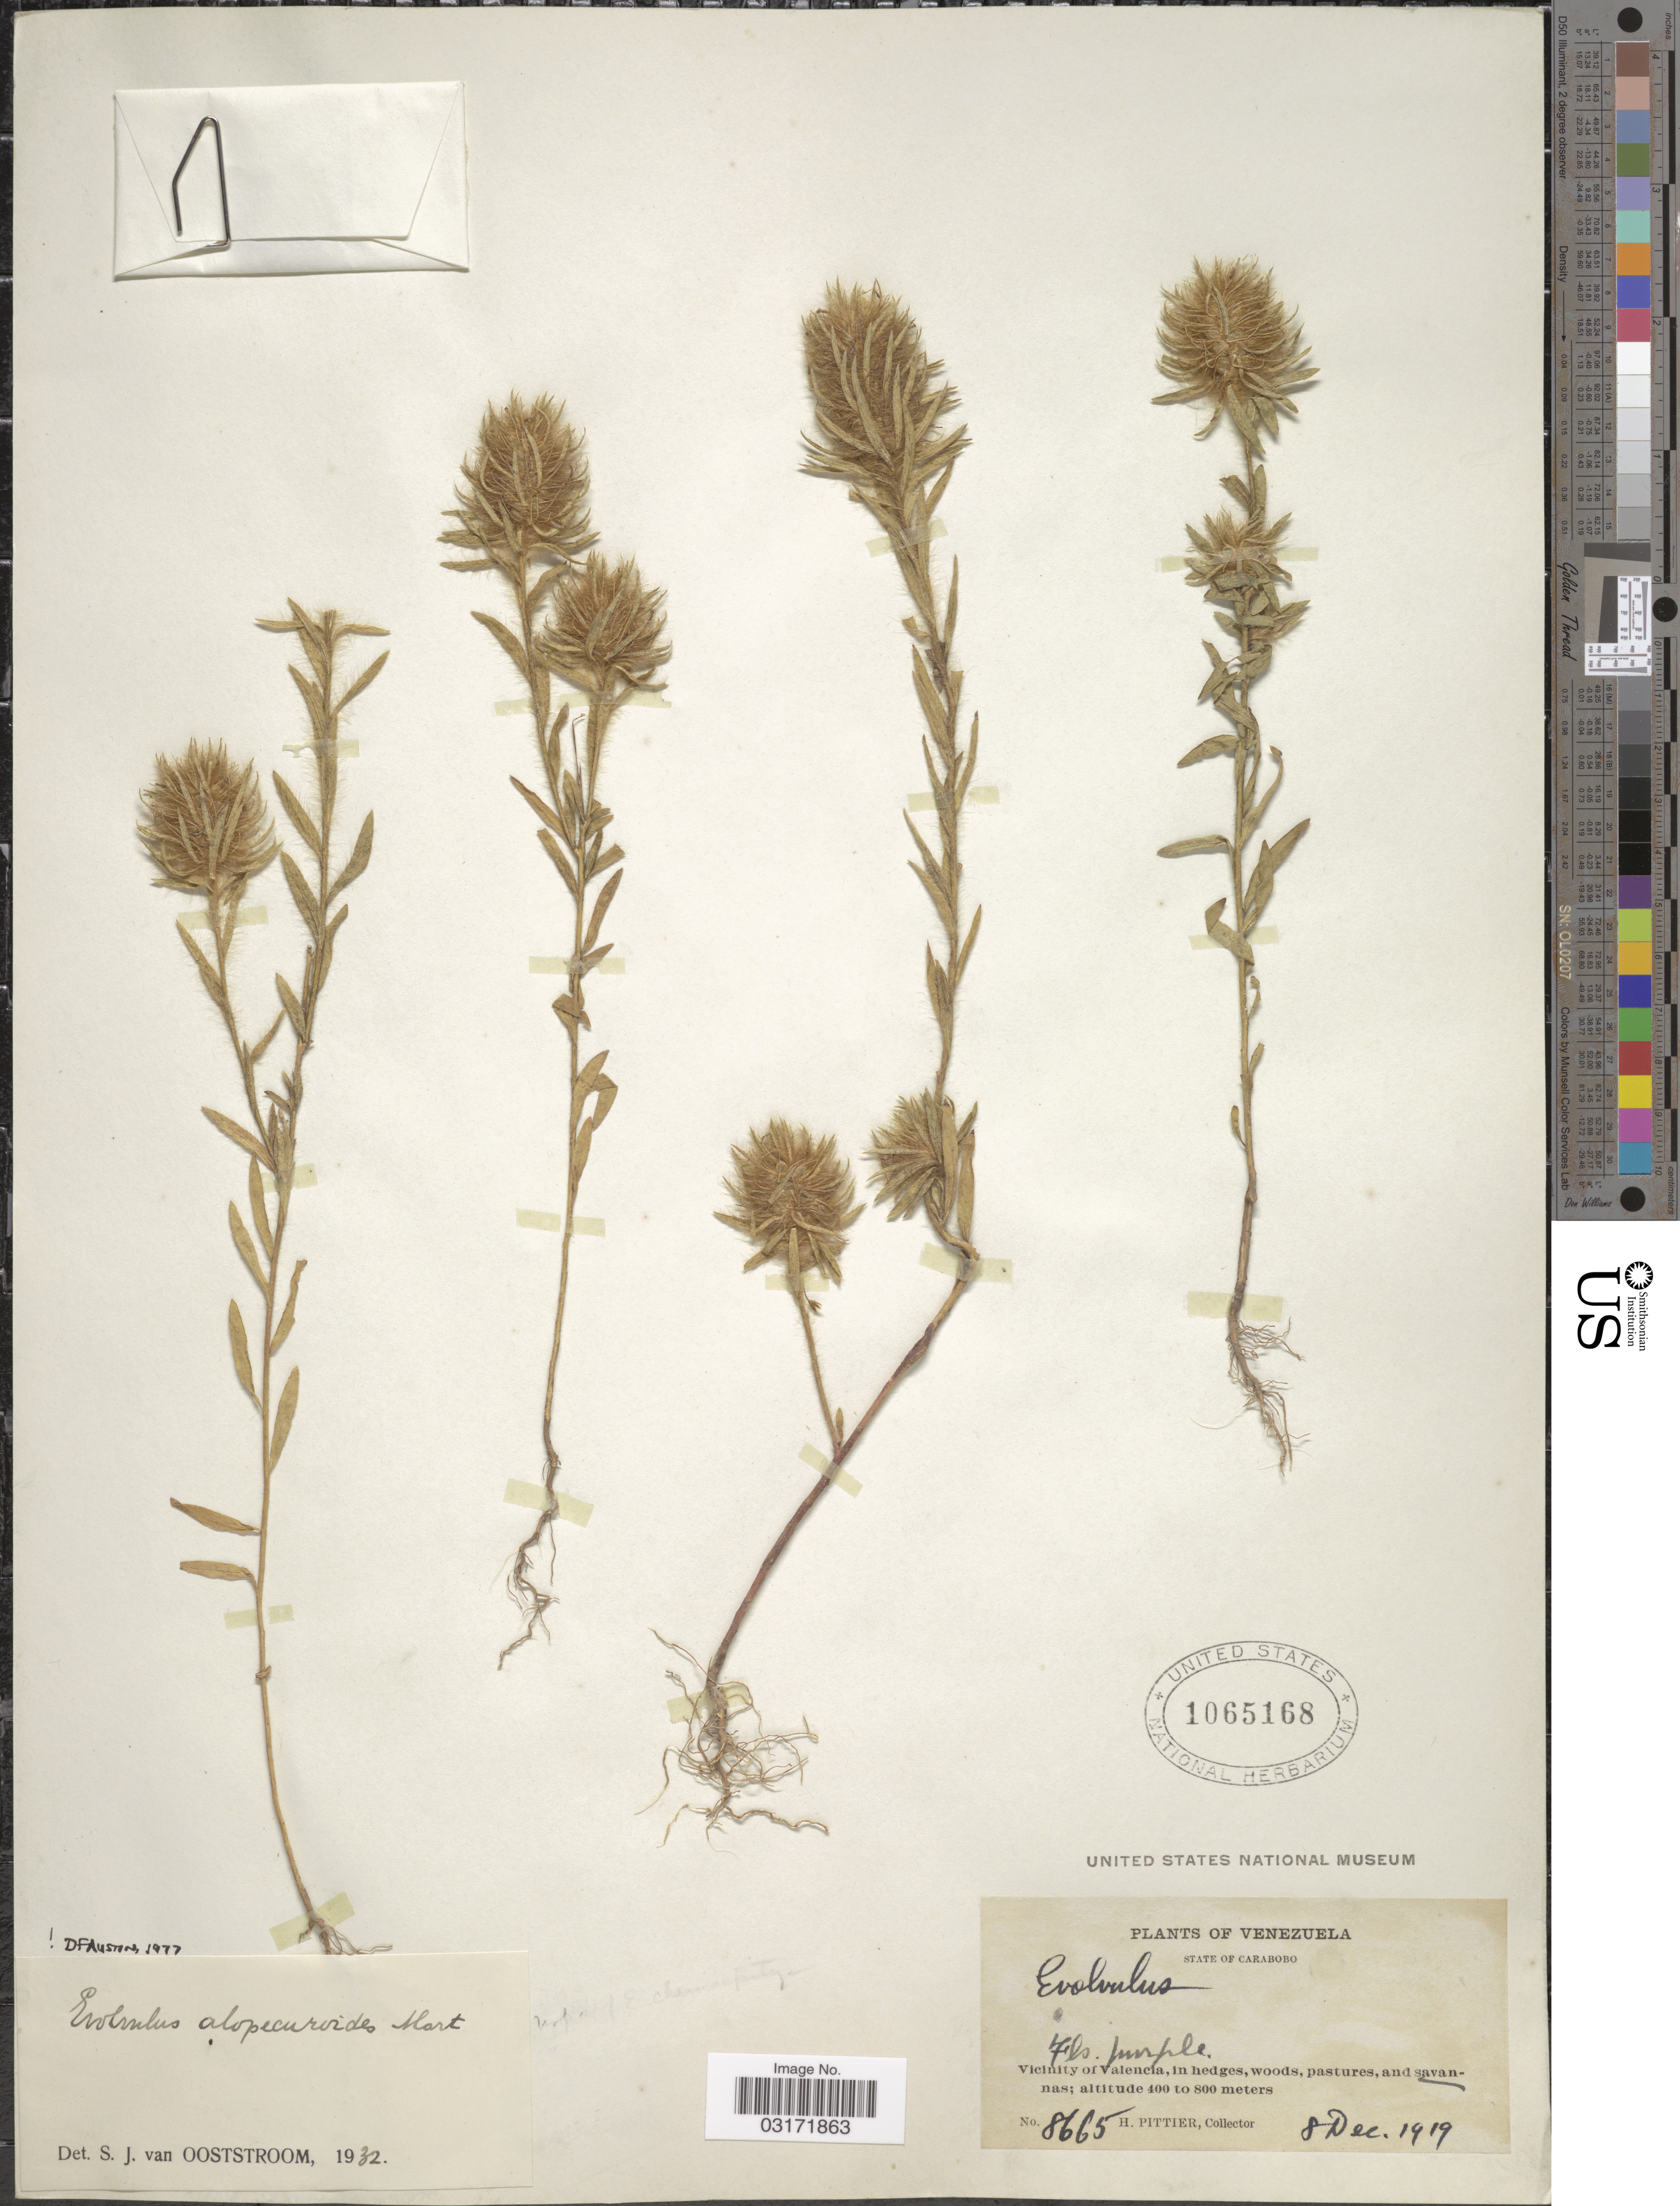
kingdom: Plantae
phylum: Tracheophyta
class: Magnoliopsida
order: Solanales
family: Convolvulaceae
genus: Evolvulus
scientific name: Evolvulus alopecuroides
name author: Mart.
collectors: H. F. Pittier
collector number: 8665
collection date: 1919-12-08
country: Venezuela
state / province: Carabobo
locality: Vicinity of Valencia, in hedges, woods, pastures, and savannas.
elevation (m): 400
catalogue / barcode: US 1065168